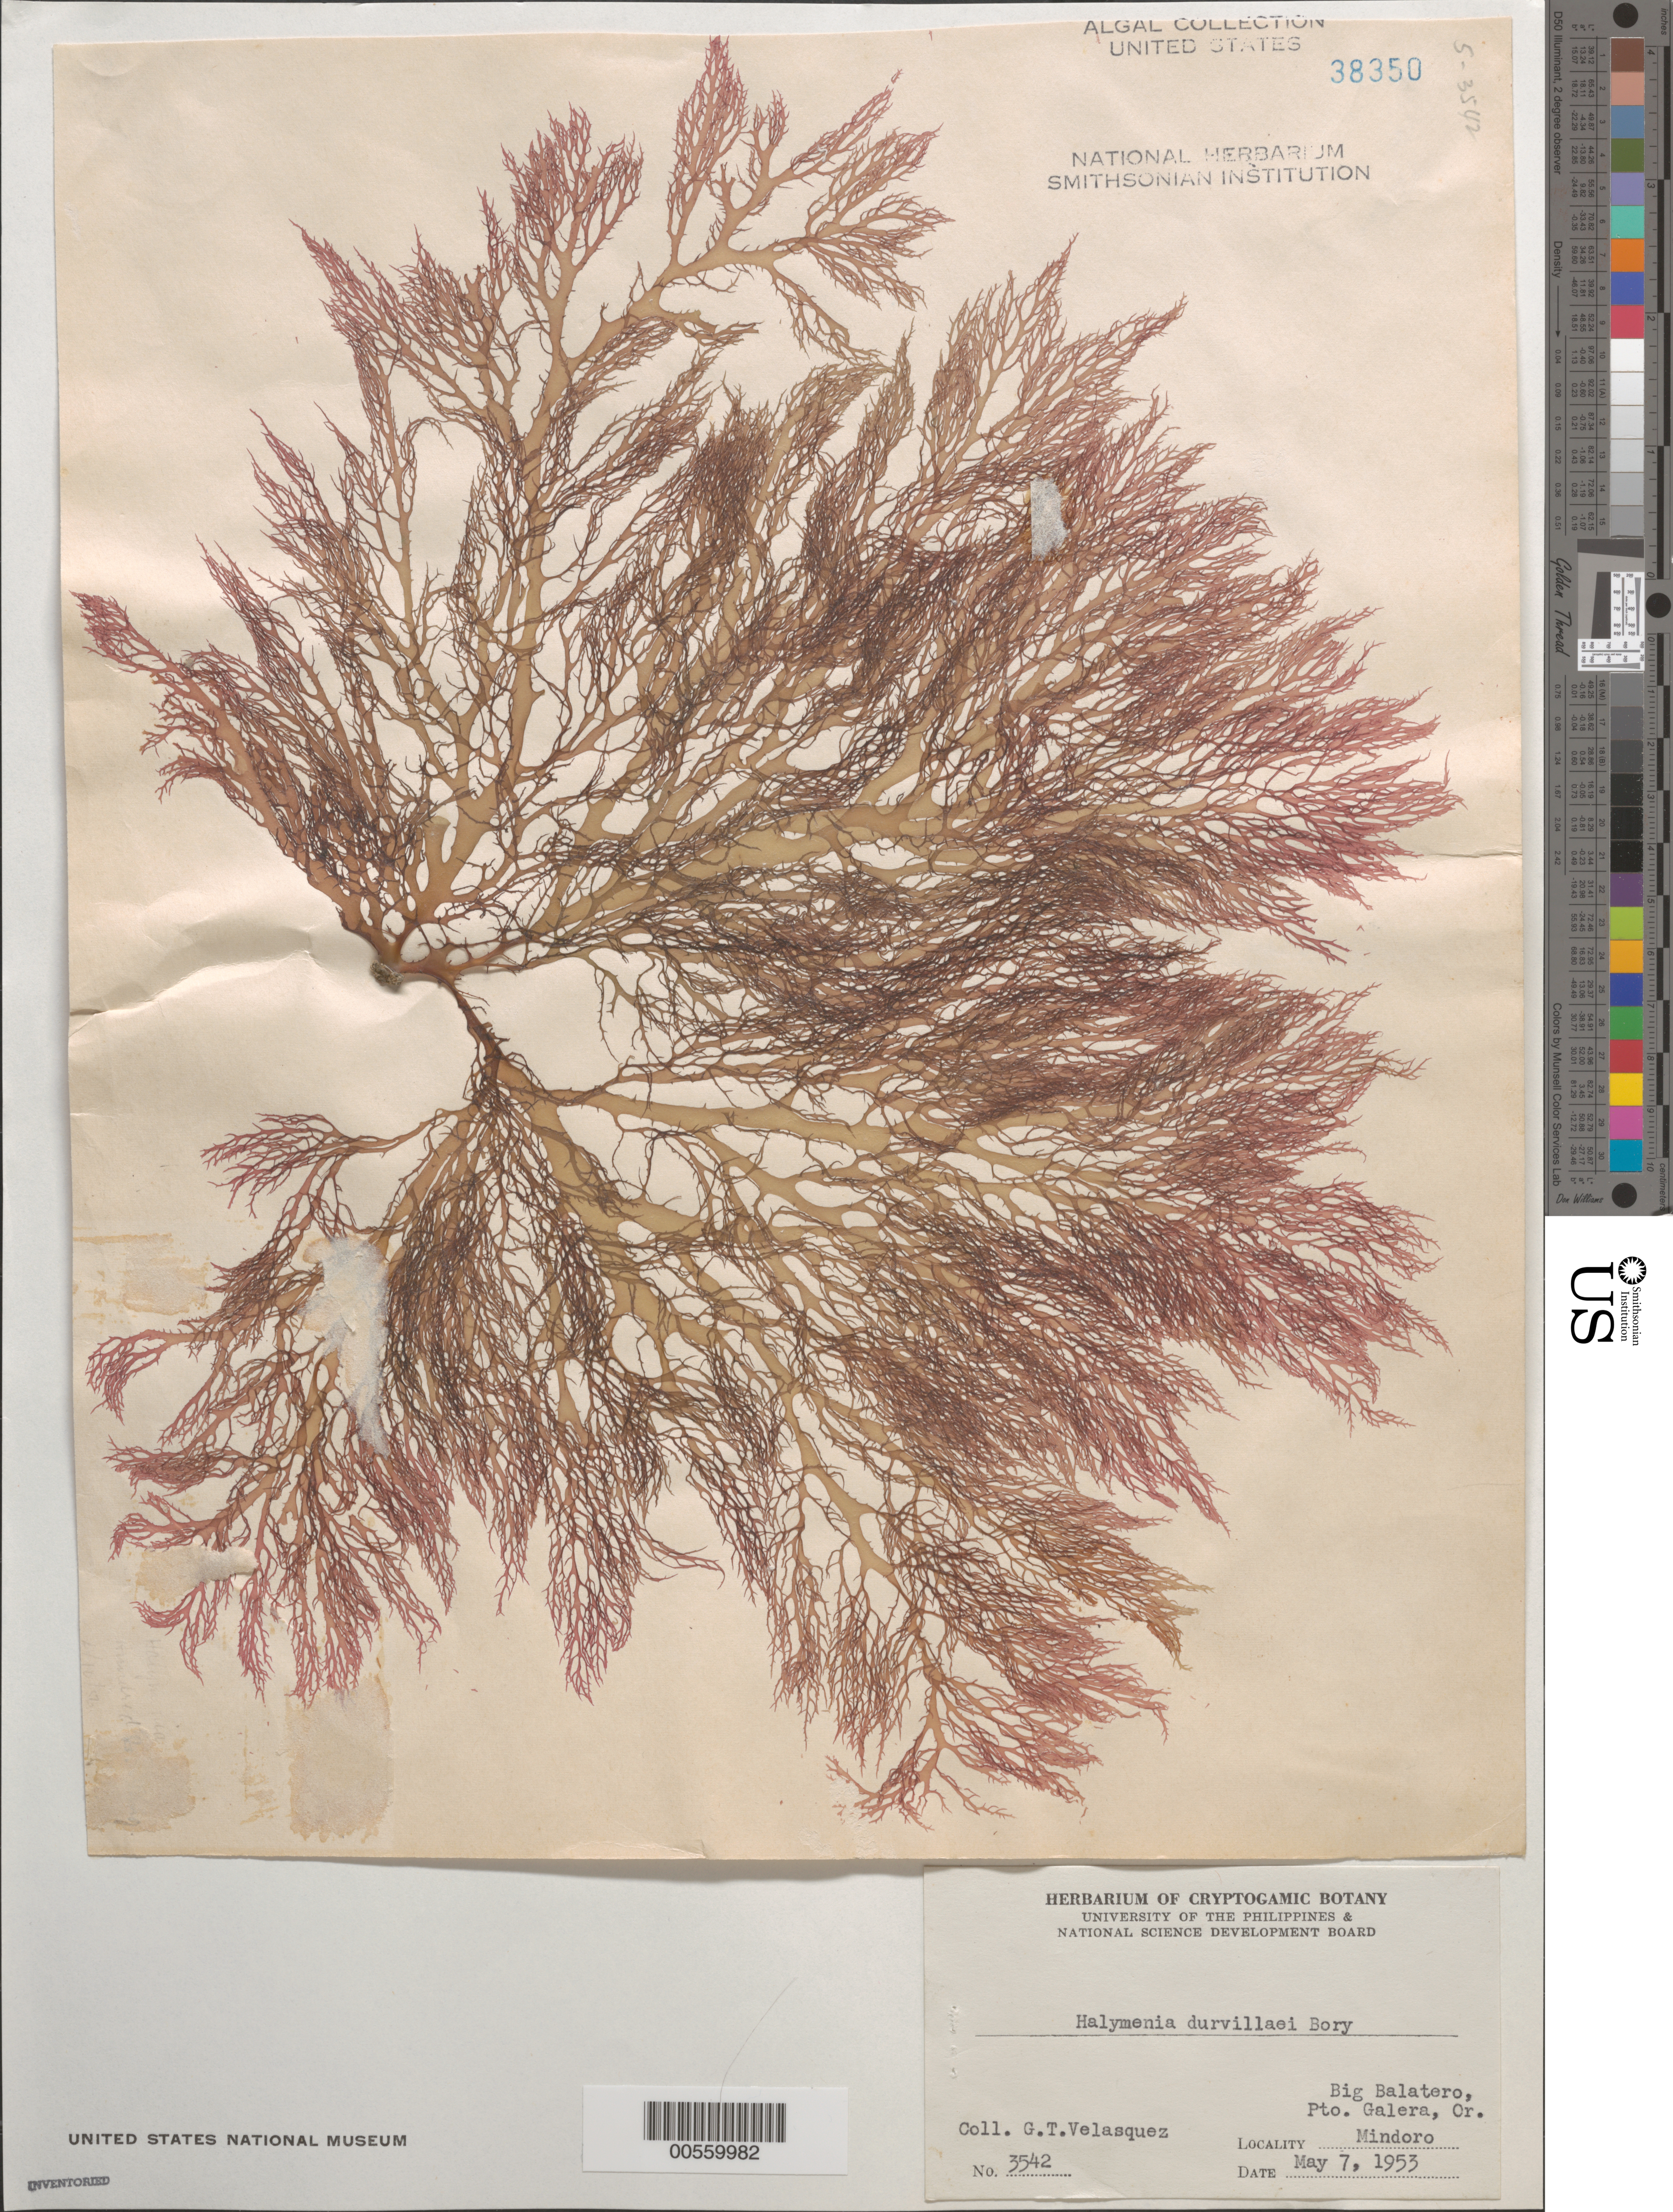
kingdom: Plantae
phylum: Rhodophyta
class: Florideophyceae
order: Halymeniales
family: Halymeniaceae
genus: Halymenia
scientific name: Halymenia durvillaei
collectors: G. Velasquez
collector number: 3542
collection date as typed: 07 May 1953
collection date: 1953-05-07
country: Philippines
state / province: Mimaropa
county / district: Mindoro Oriental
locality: Big balatero, puerto galera, oriental mindoro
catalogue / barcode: US 38350